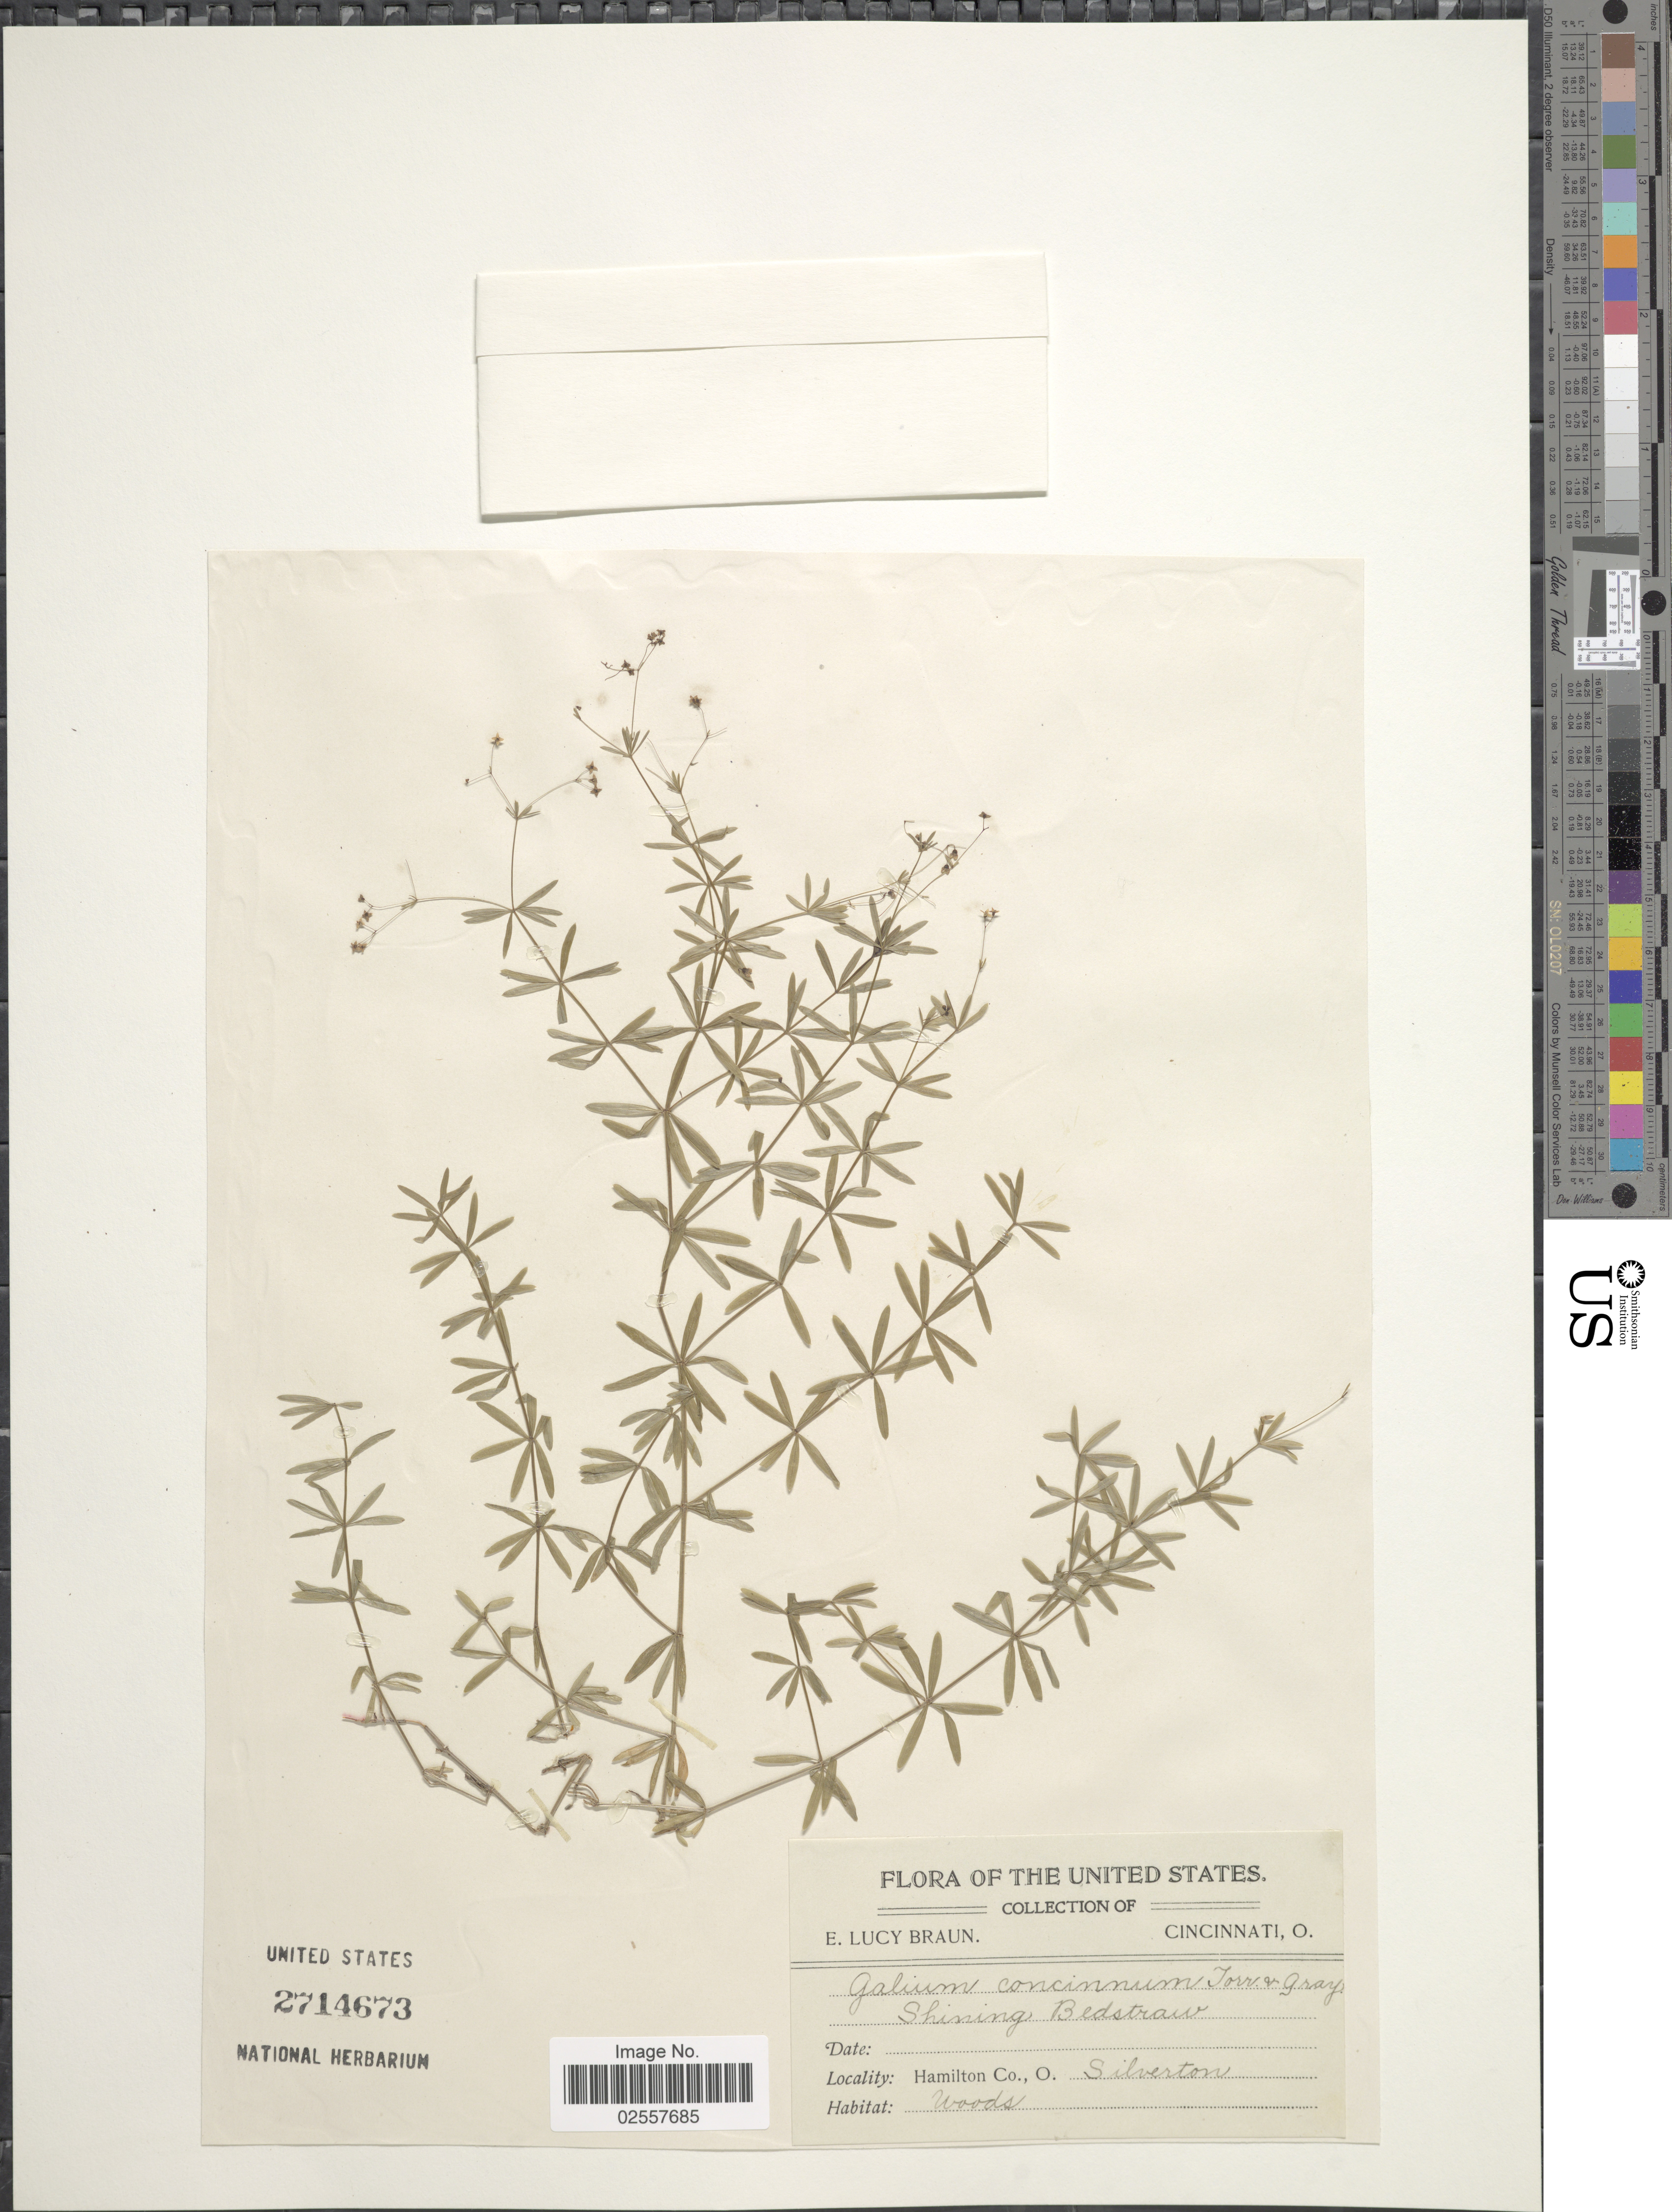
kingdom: Plantae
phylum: Tracheophyta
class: Magnoliopsida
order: Gentianales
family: Rubiaceae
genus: Galium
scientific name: Galium concinnum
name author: Torr. & A. Gray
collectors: E. L. Braun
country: United States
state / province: Ohio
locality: Hamilton Co., O. Silverton.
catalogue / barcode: US 2714673